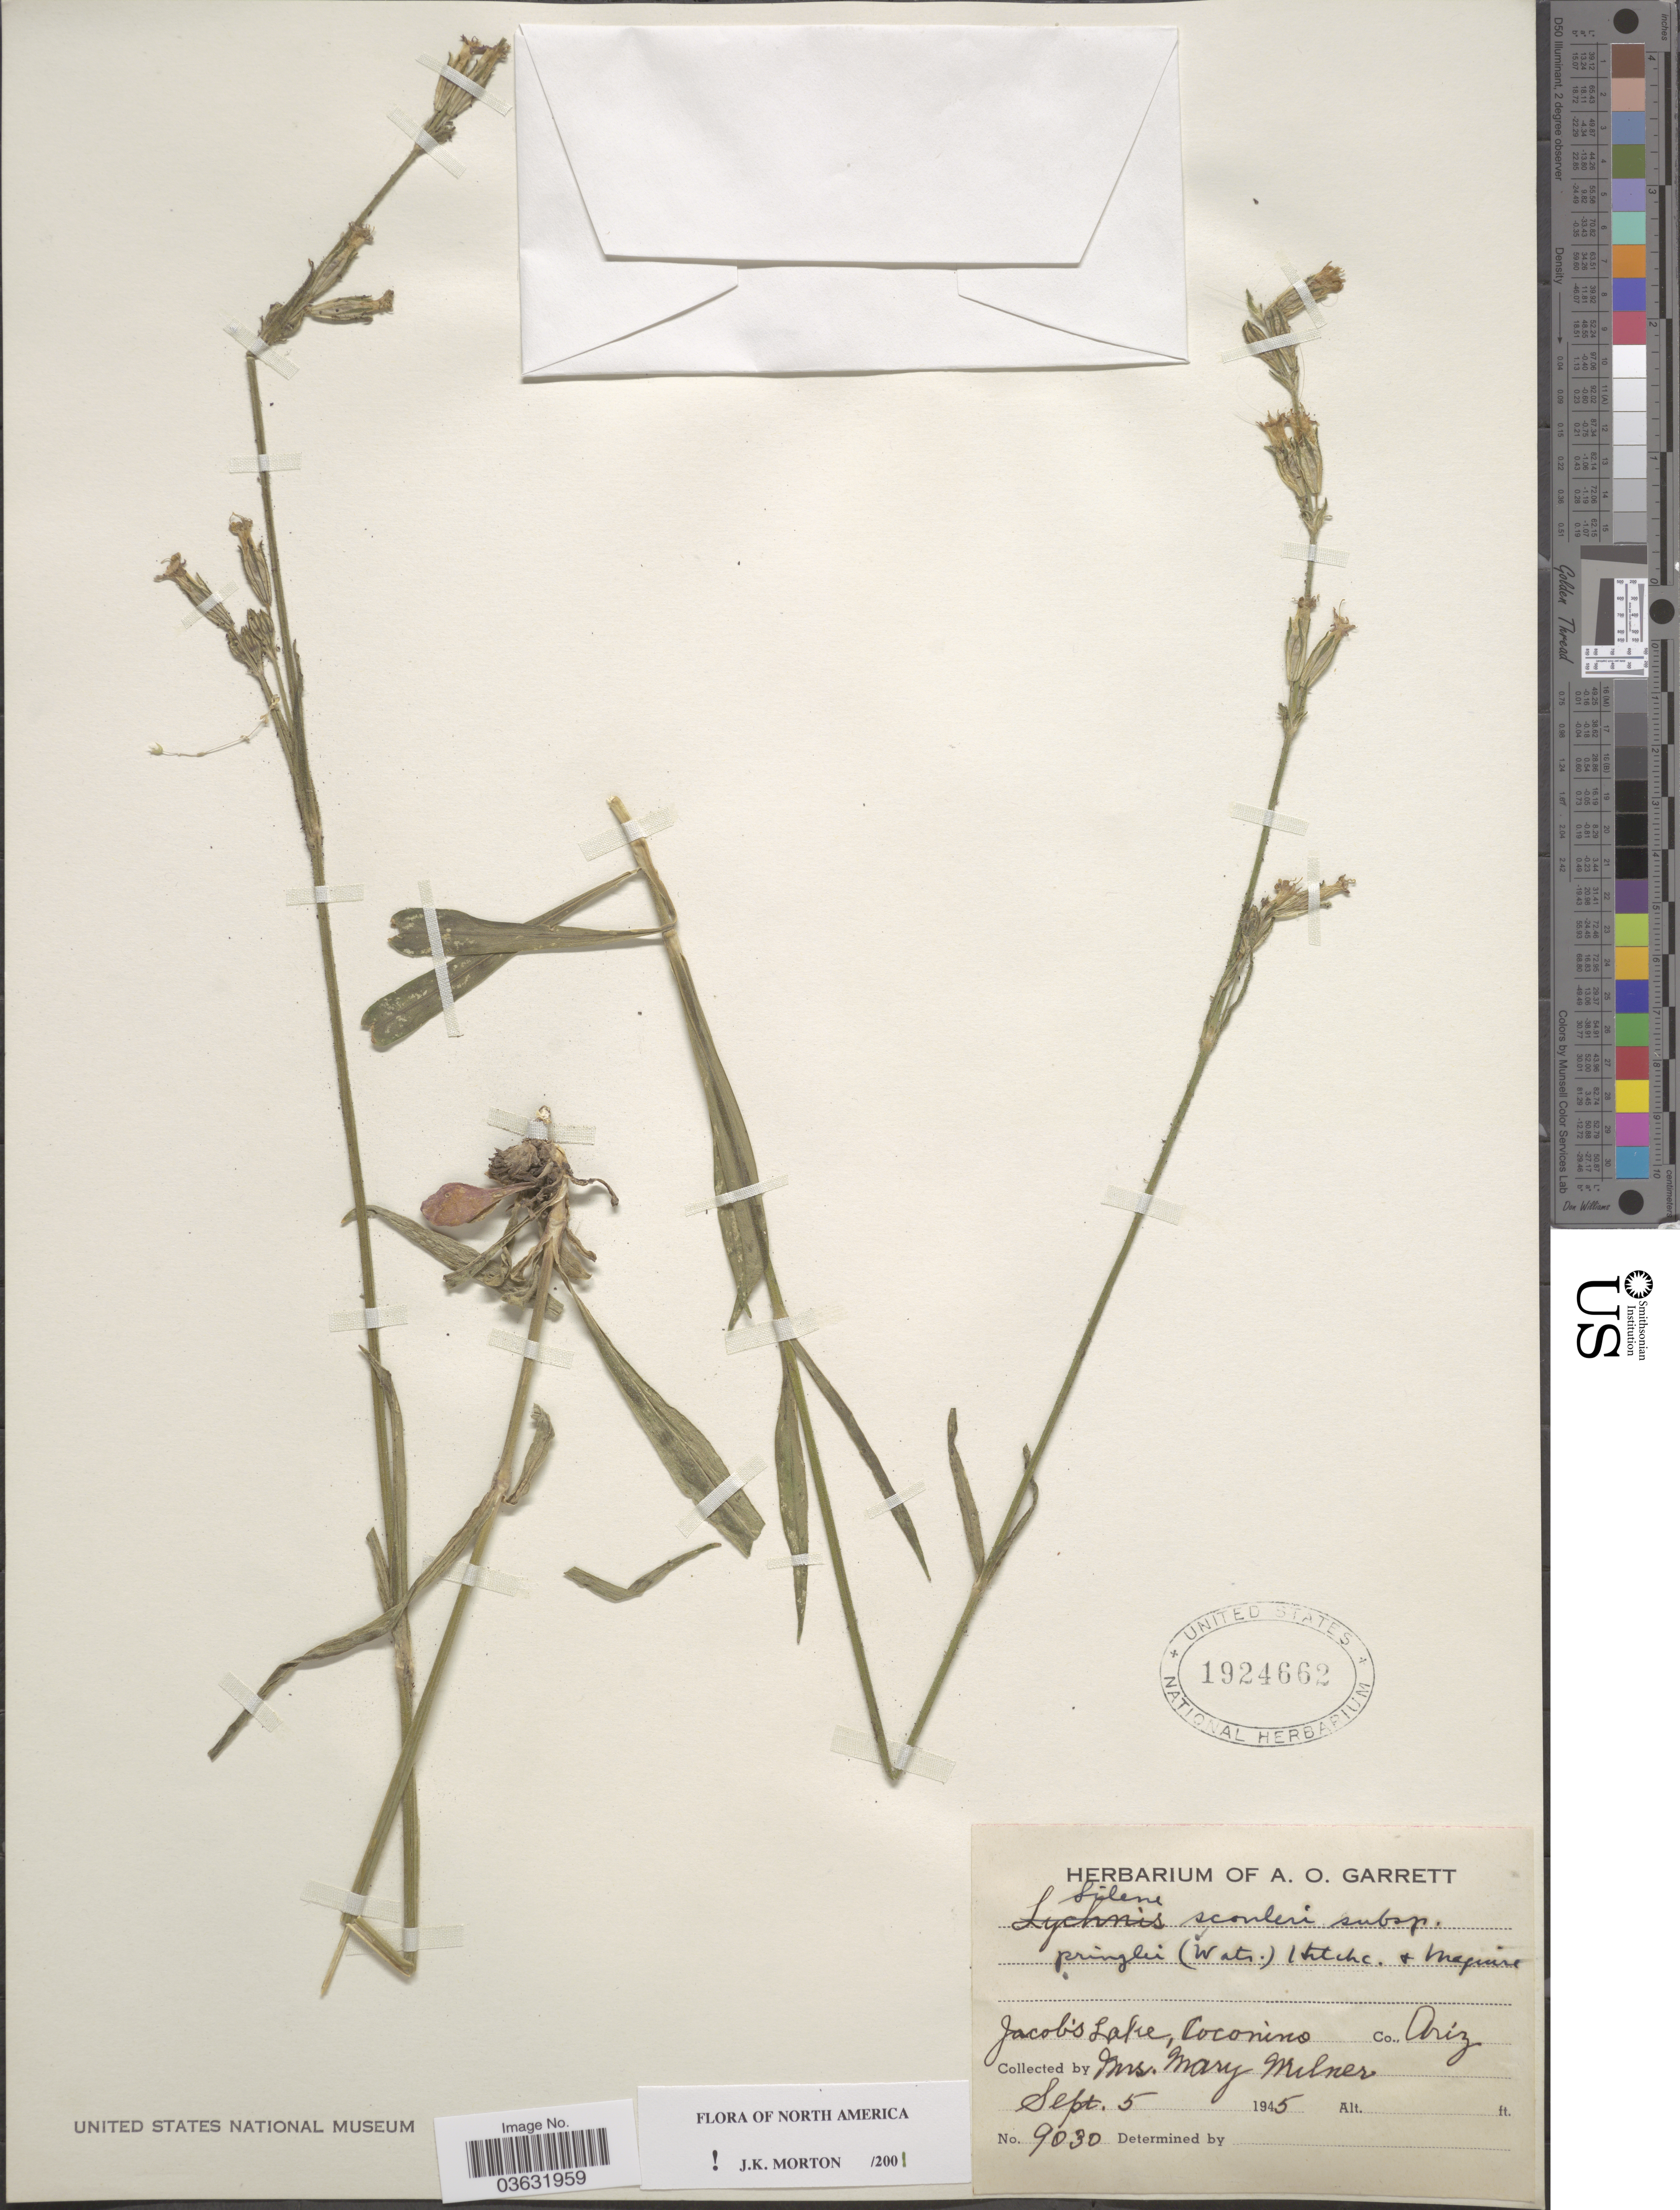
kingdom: Plantae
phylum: Tracheophyta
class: Magnoliopsida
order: Caryophyllales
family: Caryophyllaceae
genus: Silene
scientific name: Silene scouleri var. leptophylla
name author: C.L. Hitchc. & Maguire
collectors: M. Milner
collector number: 9030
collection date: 1945-09-05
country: United States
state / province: Arizona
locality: Jacob's Lake, Coconino Co.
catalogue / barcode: US 1924662